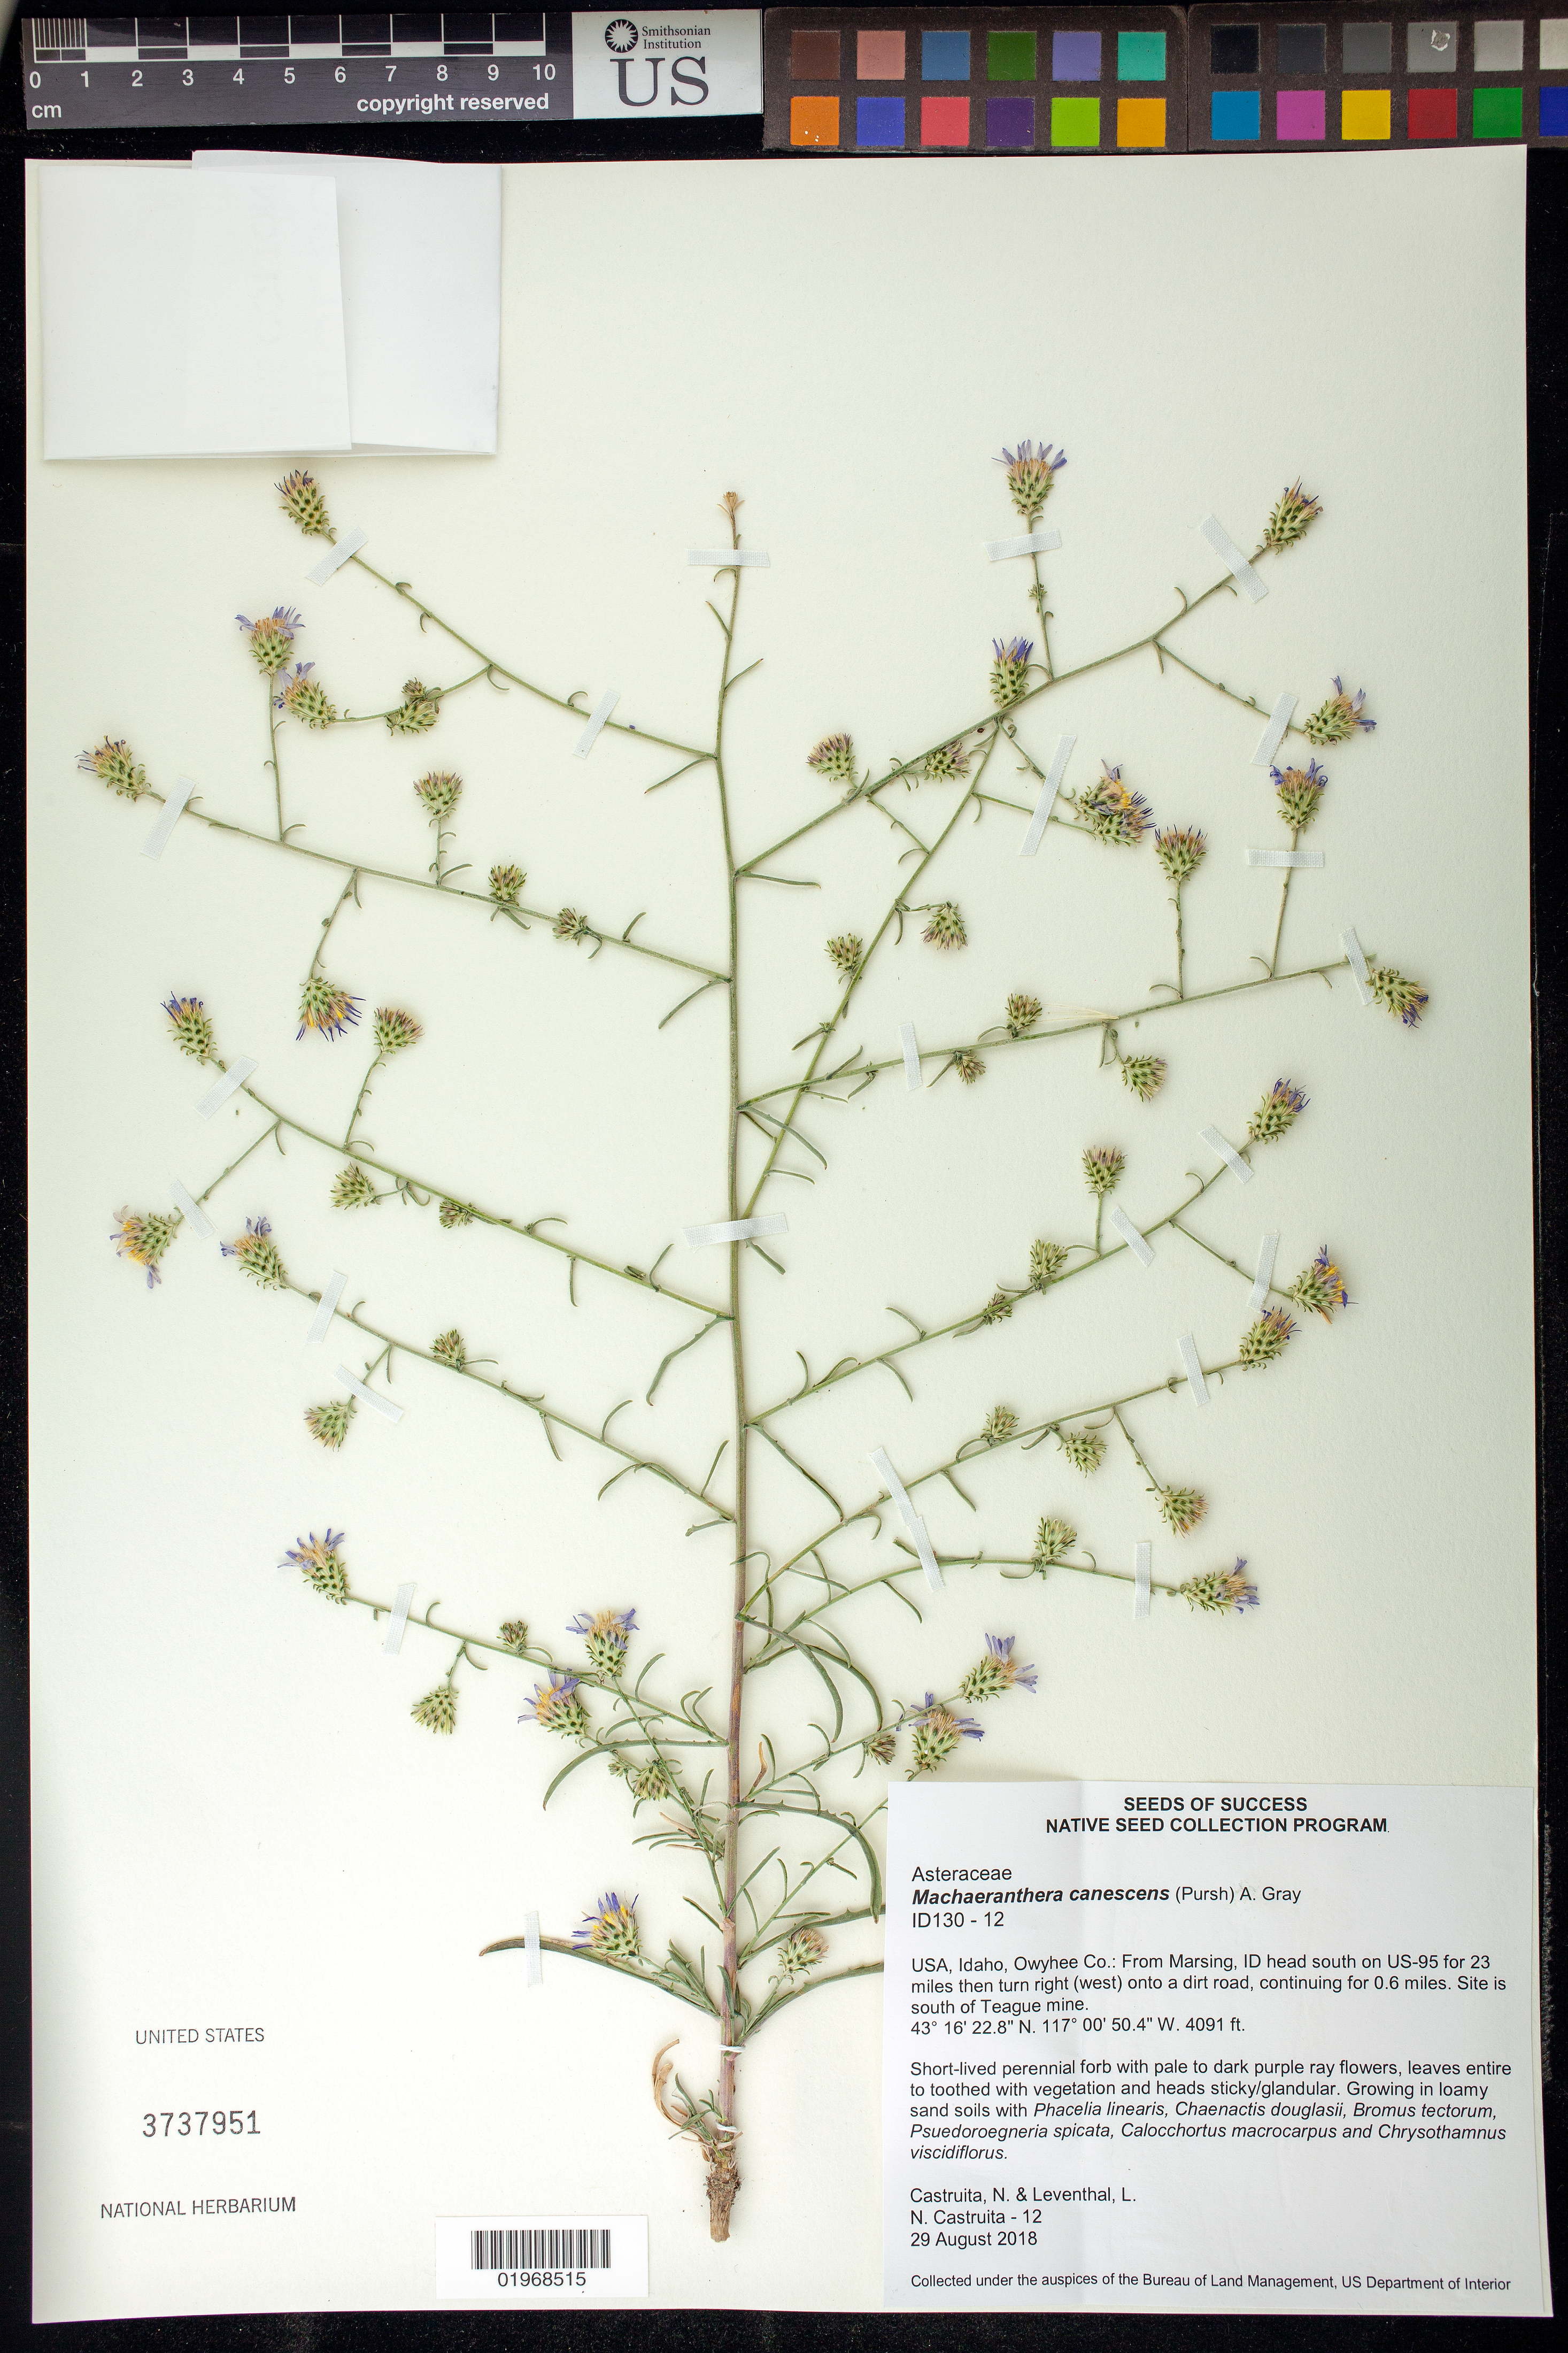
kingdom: Plantae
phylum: Tracheophyta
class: Magnoliopsida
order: Asterales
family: Asteraceae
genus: Machaeranthera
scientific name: Machaeranthera canescens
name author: (Pursh) A. Gray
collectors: N. Castruita & L. Leventhal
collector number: ID130-12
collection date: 2018-08-29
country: United States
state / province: Idaho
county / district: Owyhee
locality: S of Teague mine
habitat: Loamy sand soils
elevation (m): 1247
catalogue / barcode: US 3737951